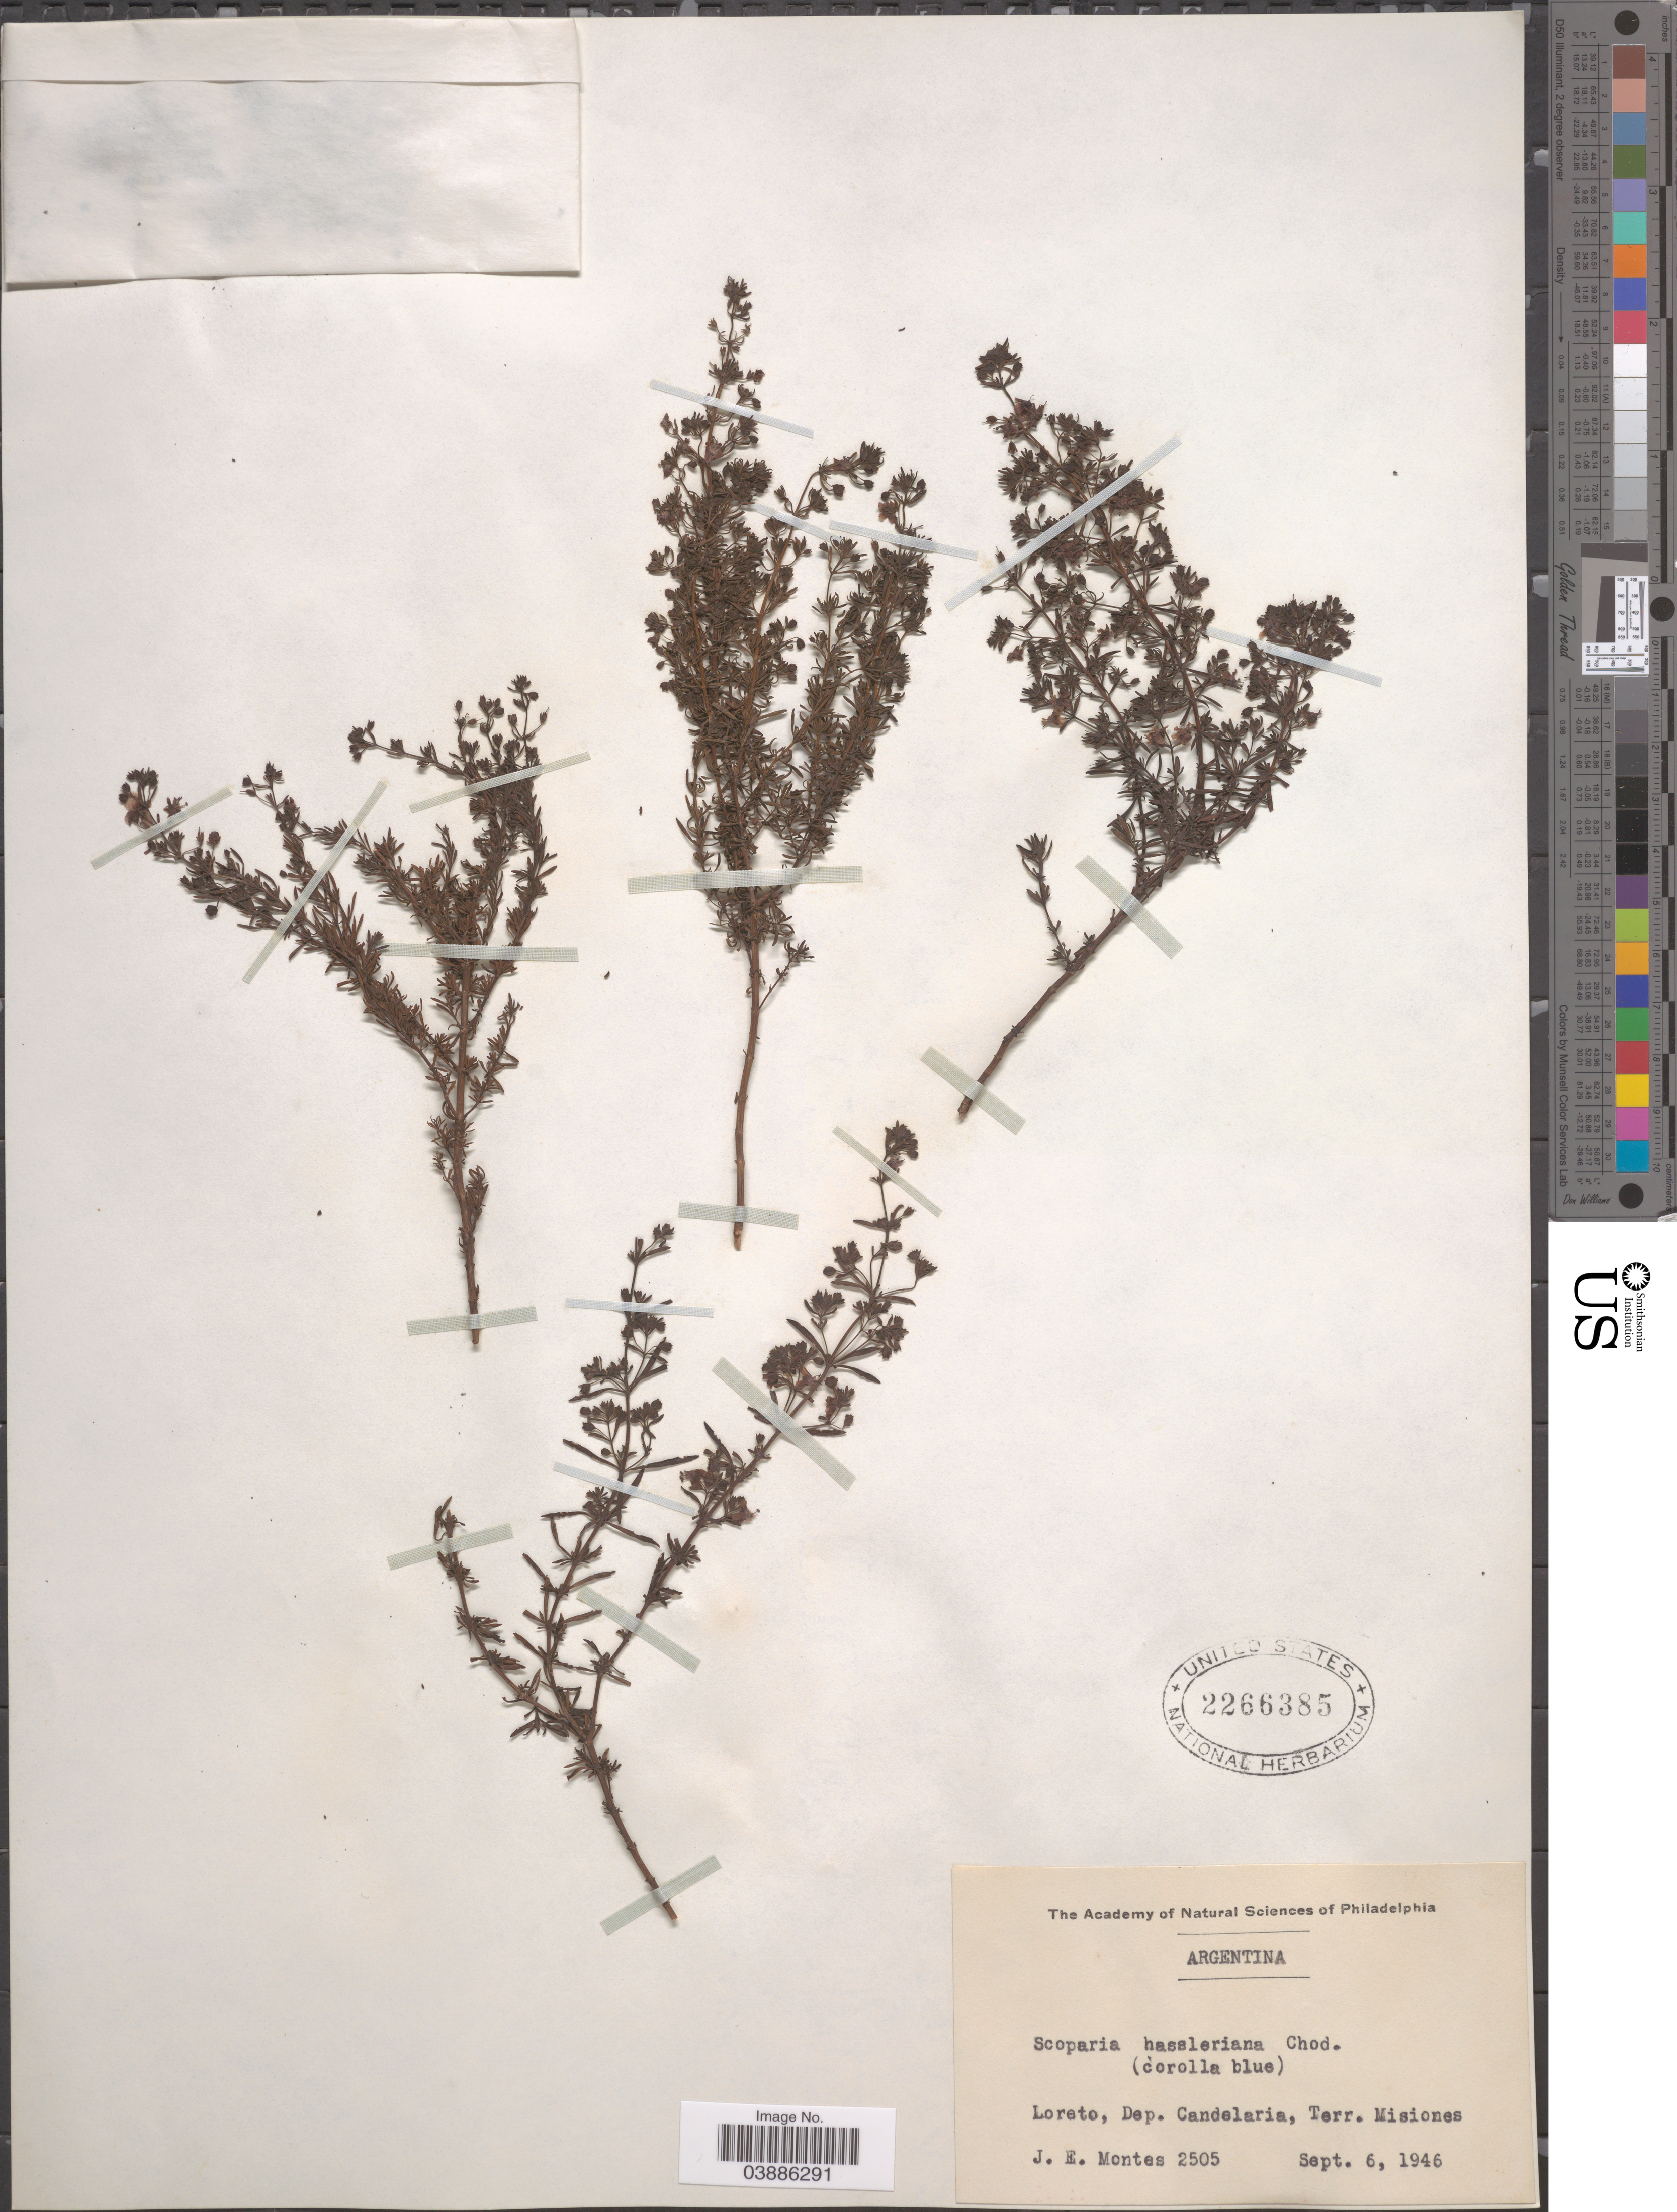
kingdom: Plantae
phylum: Tracheophyta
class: Magnoliopsida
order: Lamiales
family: Plantaginaceae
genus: Scoparia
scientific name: Scoparia hassleriana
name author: Chodat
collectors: J. E. Montes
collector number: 2505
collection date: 1946-09-06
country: Argentina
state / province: Misiones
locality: Loreto, Dep. Candelaria, Terr. Misiones.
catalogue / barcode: US 2266385